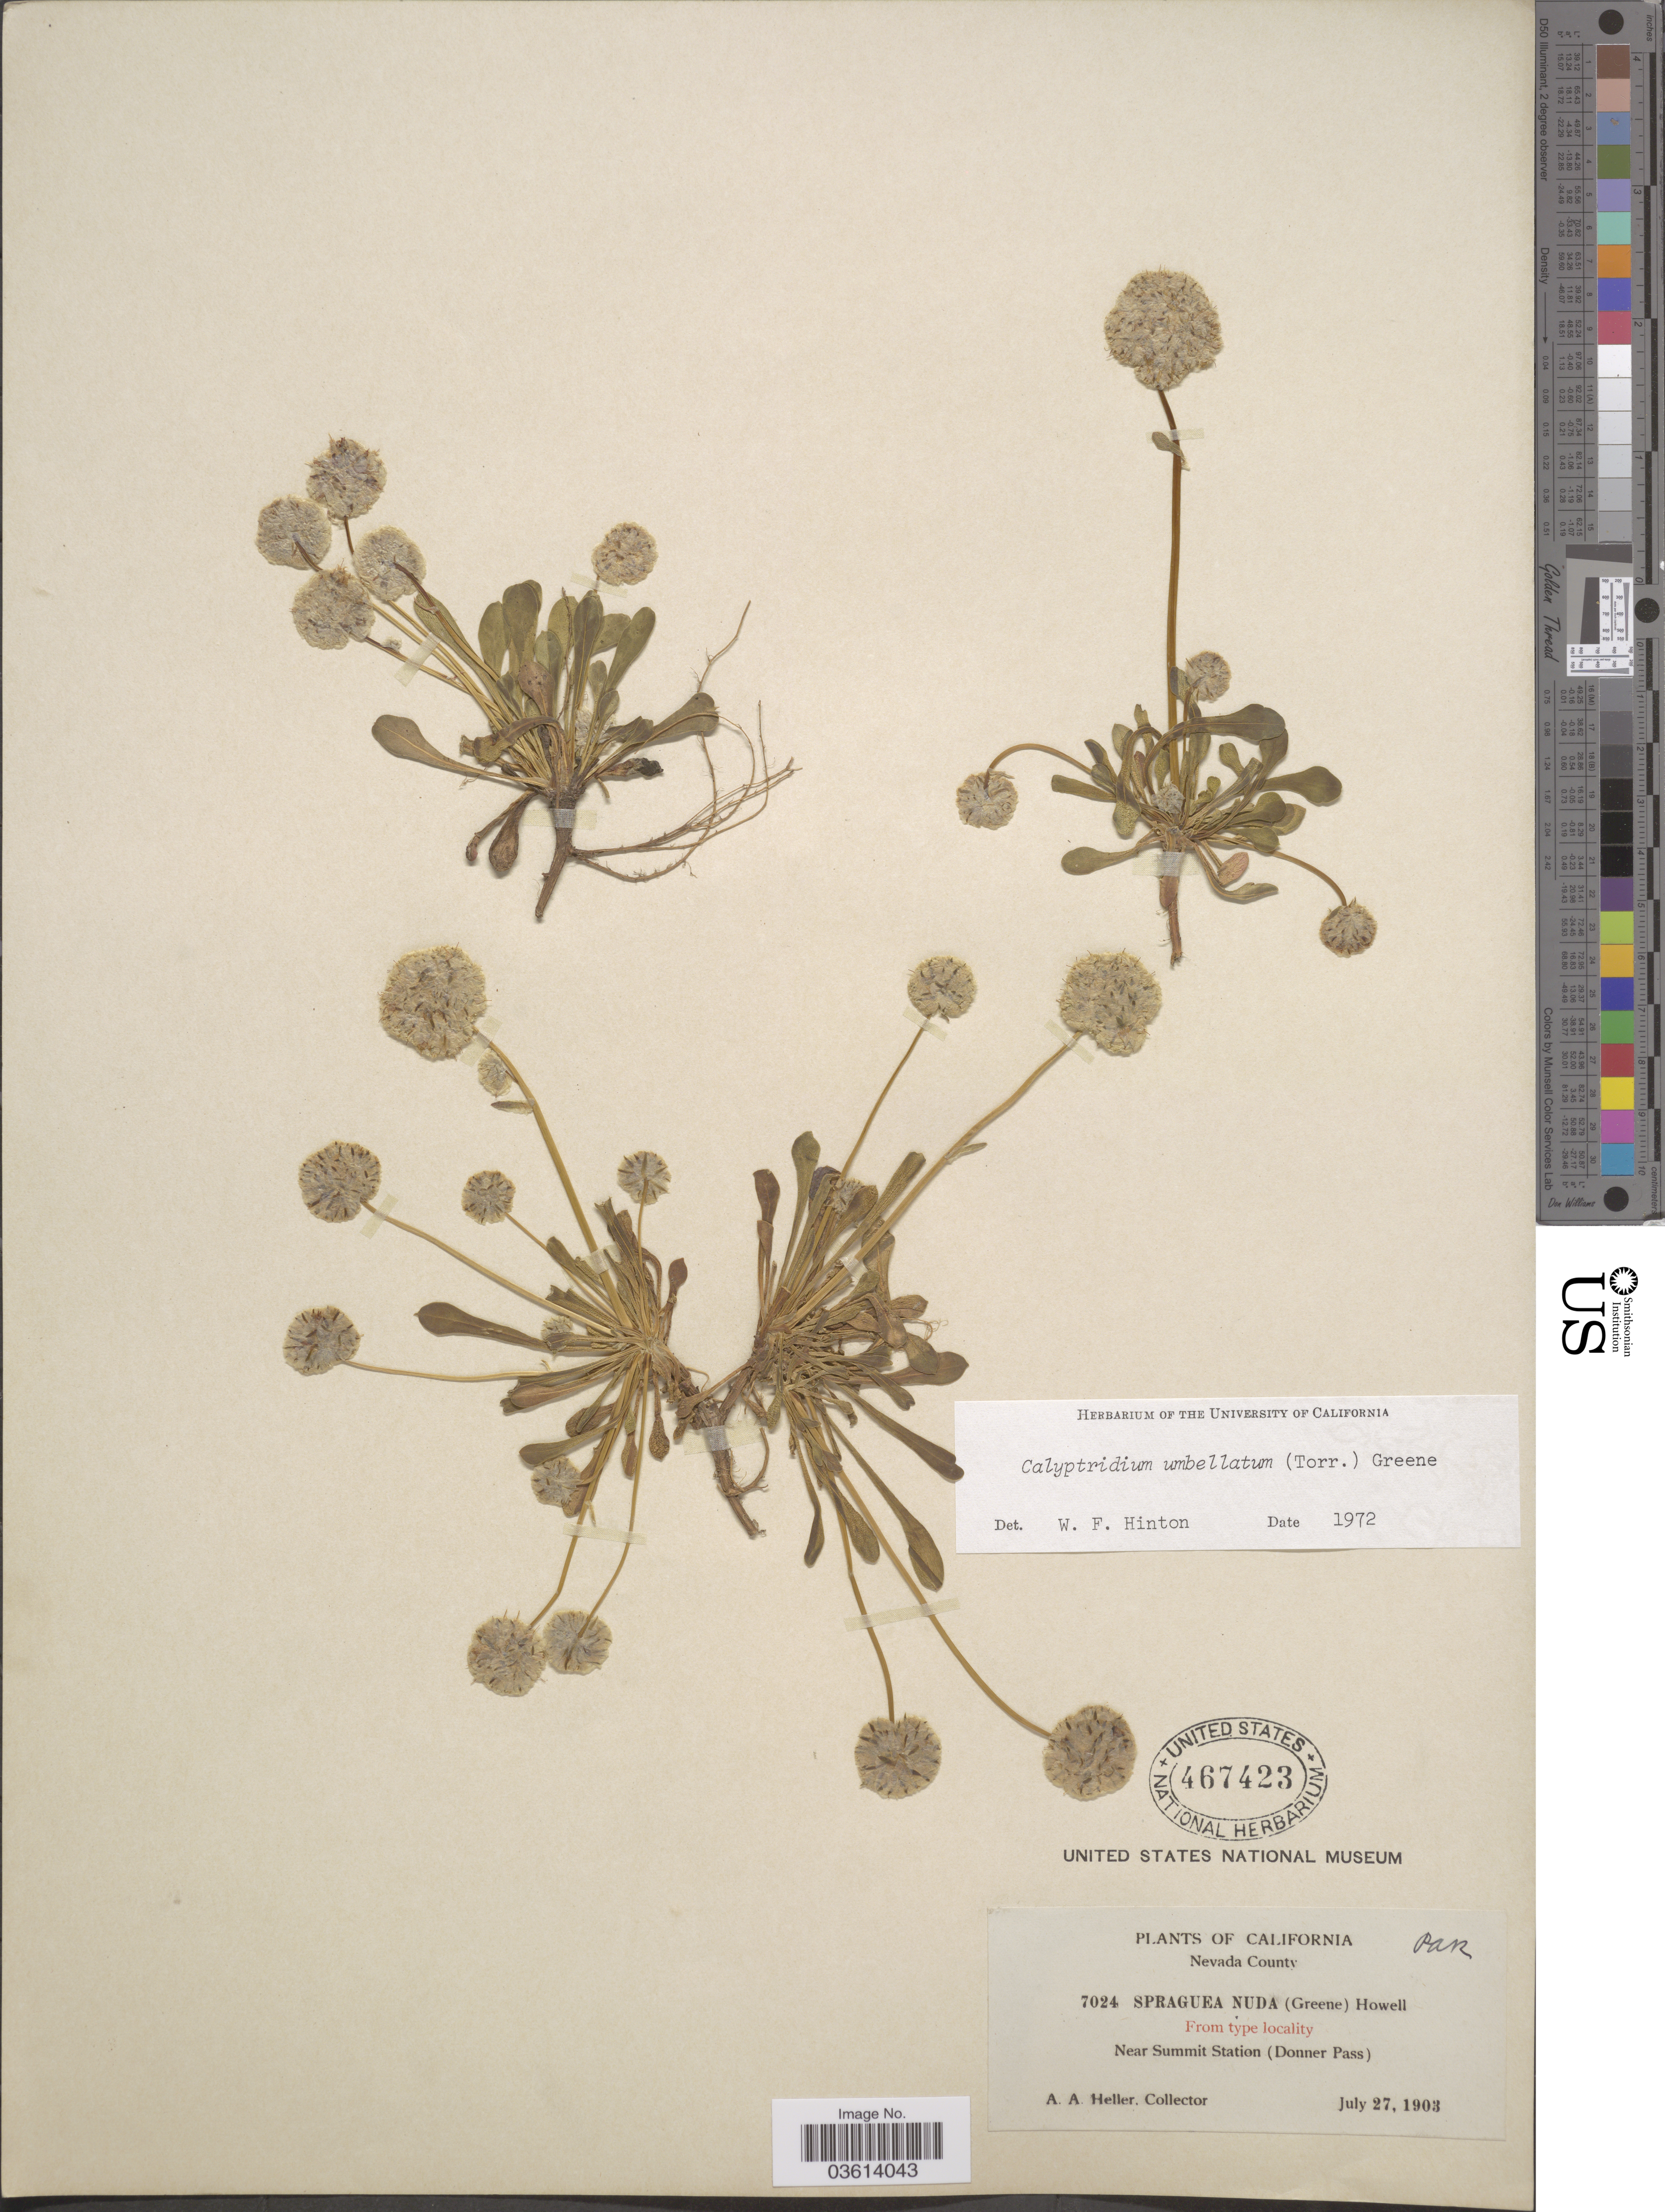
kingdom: Plantae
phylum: Tracheophyta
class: Magnoliopsida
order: Caryophyllales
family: Montiaceae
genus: Calyptridium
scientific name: Calyptridium umbellatum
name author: (Torr.) Greene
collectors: A. A. Heller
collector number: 7024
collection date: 1903-07-27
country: United States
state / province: California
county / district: Nevada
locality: Nevada County. Near Summit Station (Donner Pass).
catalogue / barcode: US 467423